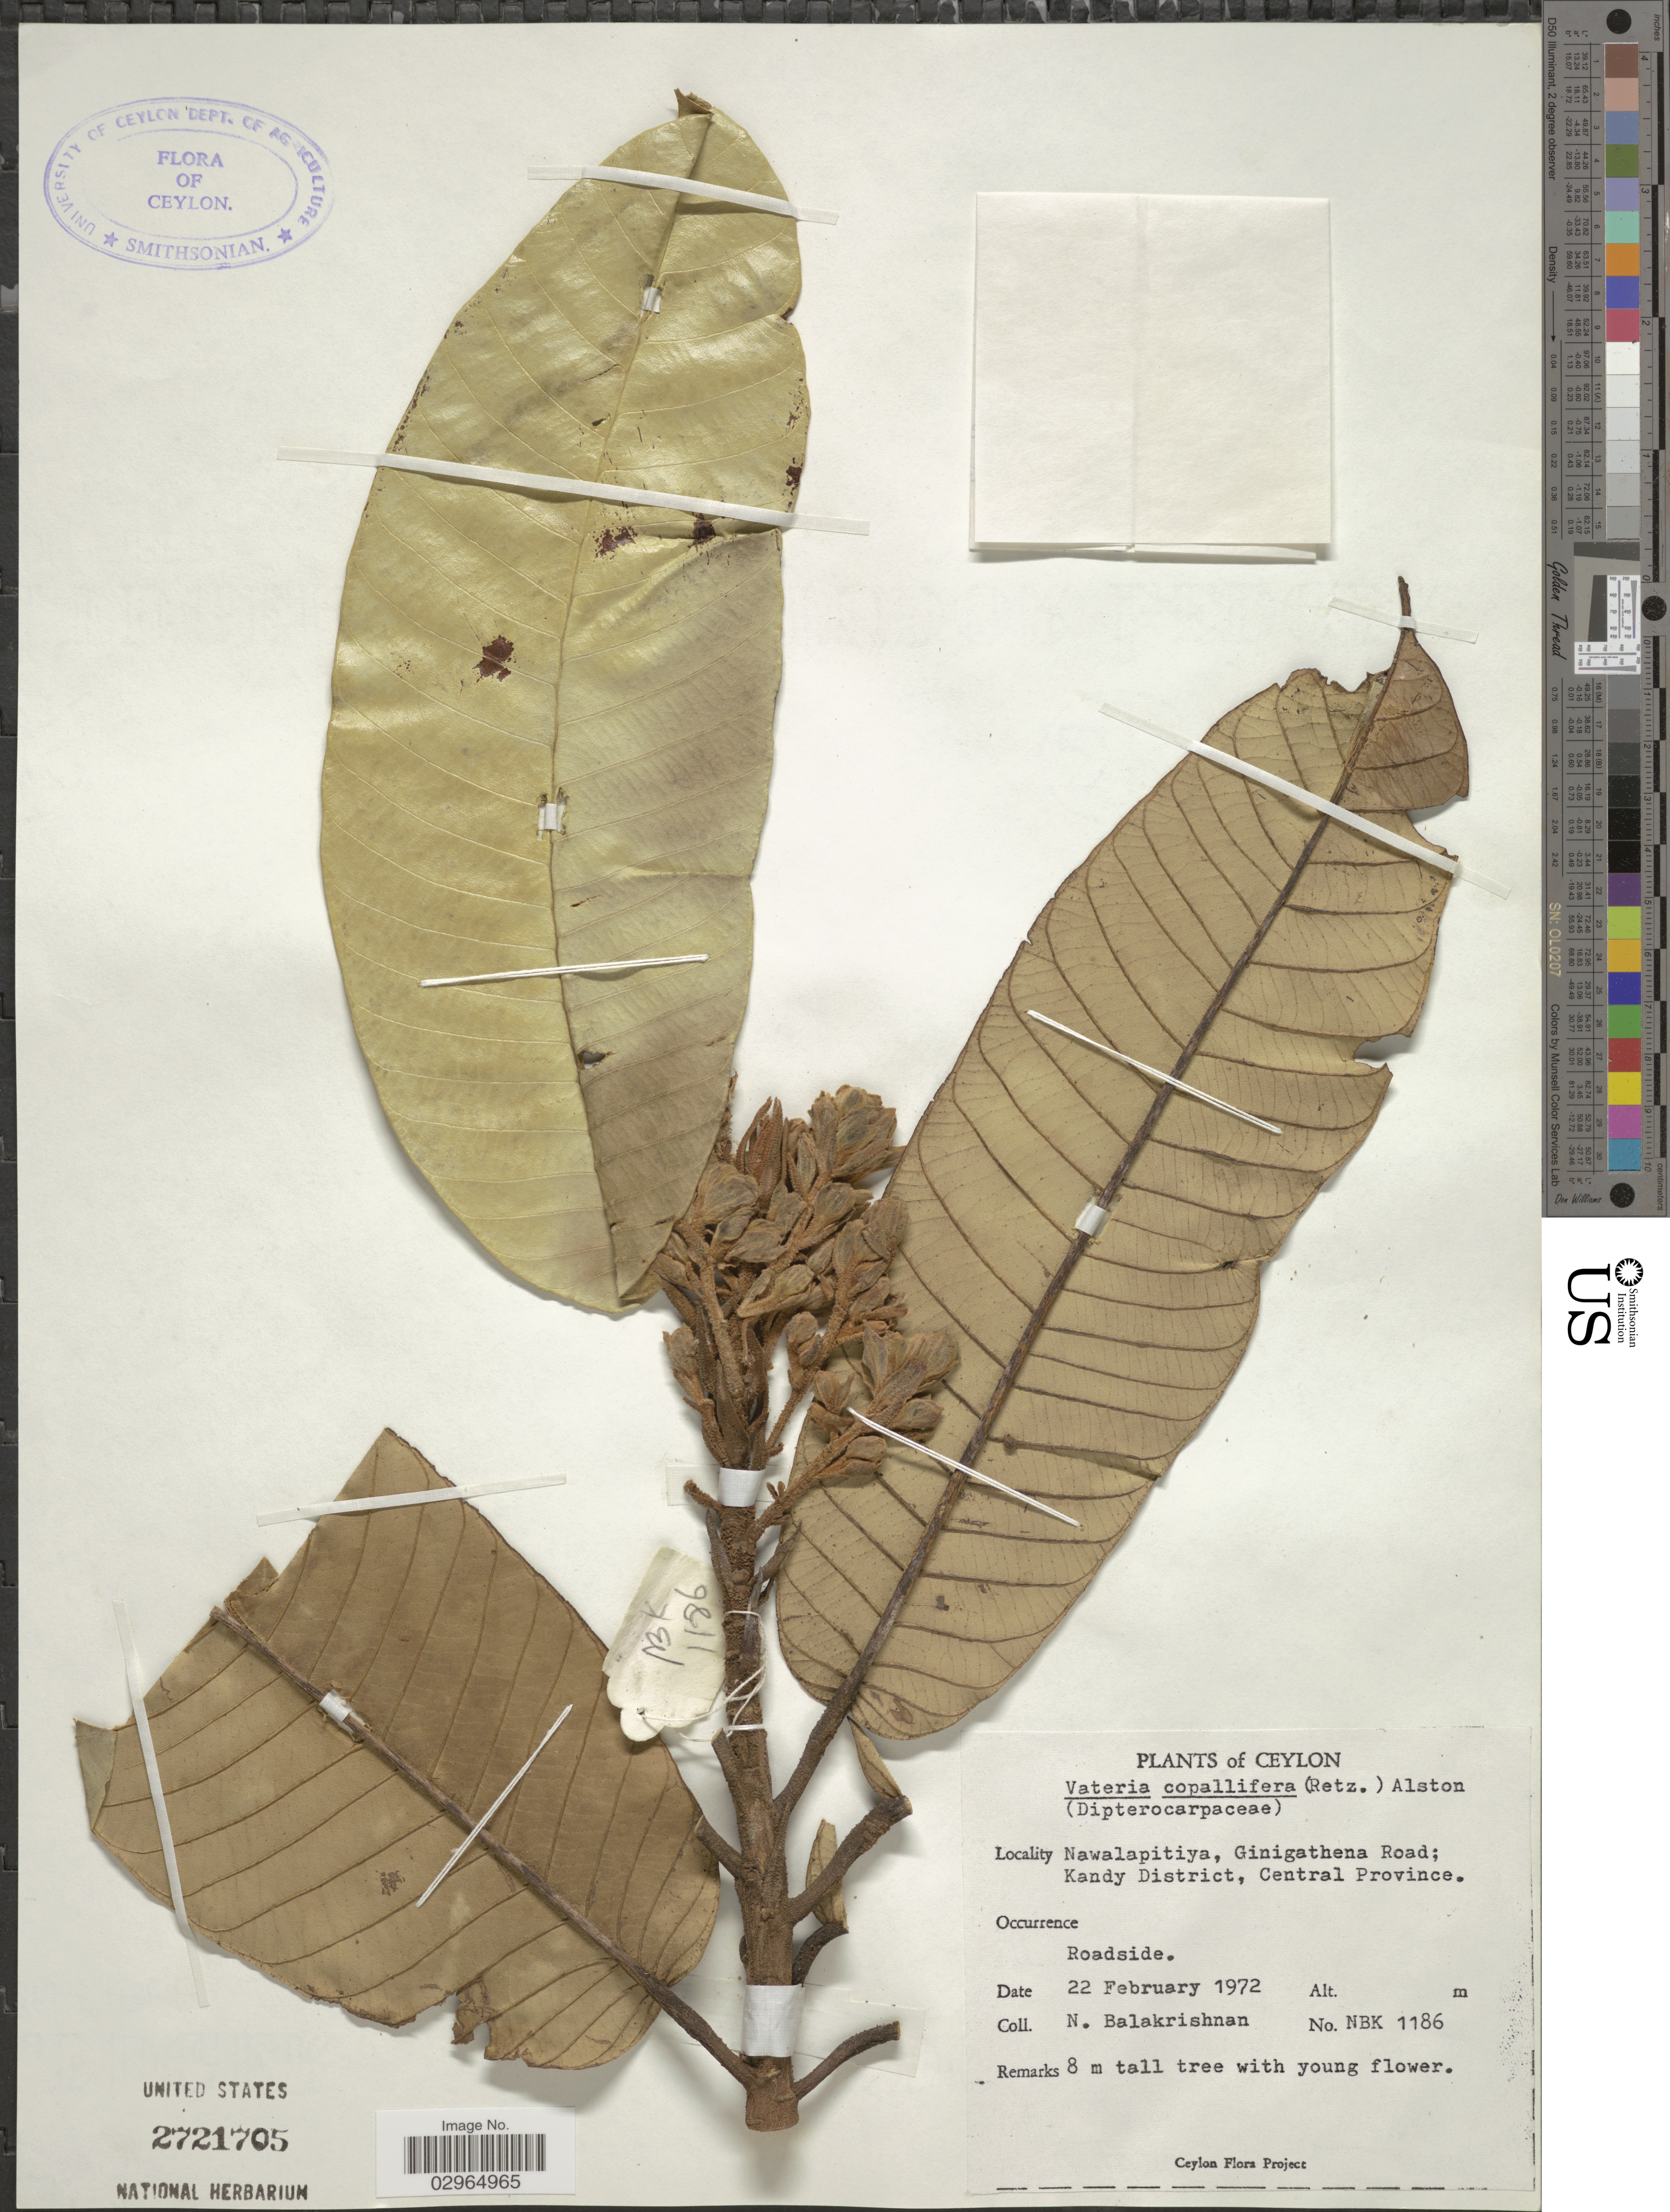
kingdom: Plantae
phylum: Tracheophyta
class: Magnoliopsida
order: Malvales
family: Dipterocarpaceae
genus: Vateria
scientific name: Vateria copallifera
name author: (Retz.) Alston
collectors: N. Balakrishnan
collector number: NBK 1186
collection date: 1972-02-22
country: Sri Lanka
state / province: Central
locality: Ceylon. Nawalapitiya, Ginigathena Road; Kandy District.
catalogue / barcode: US 2721705